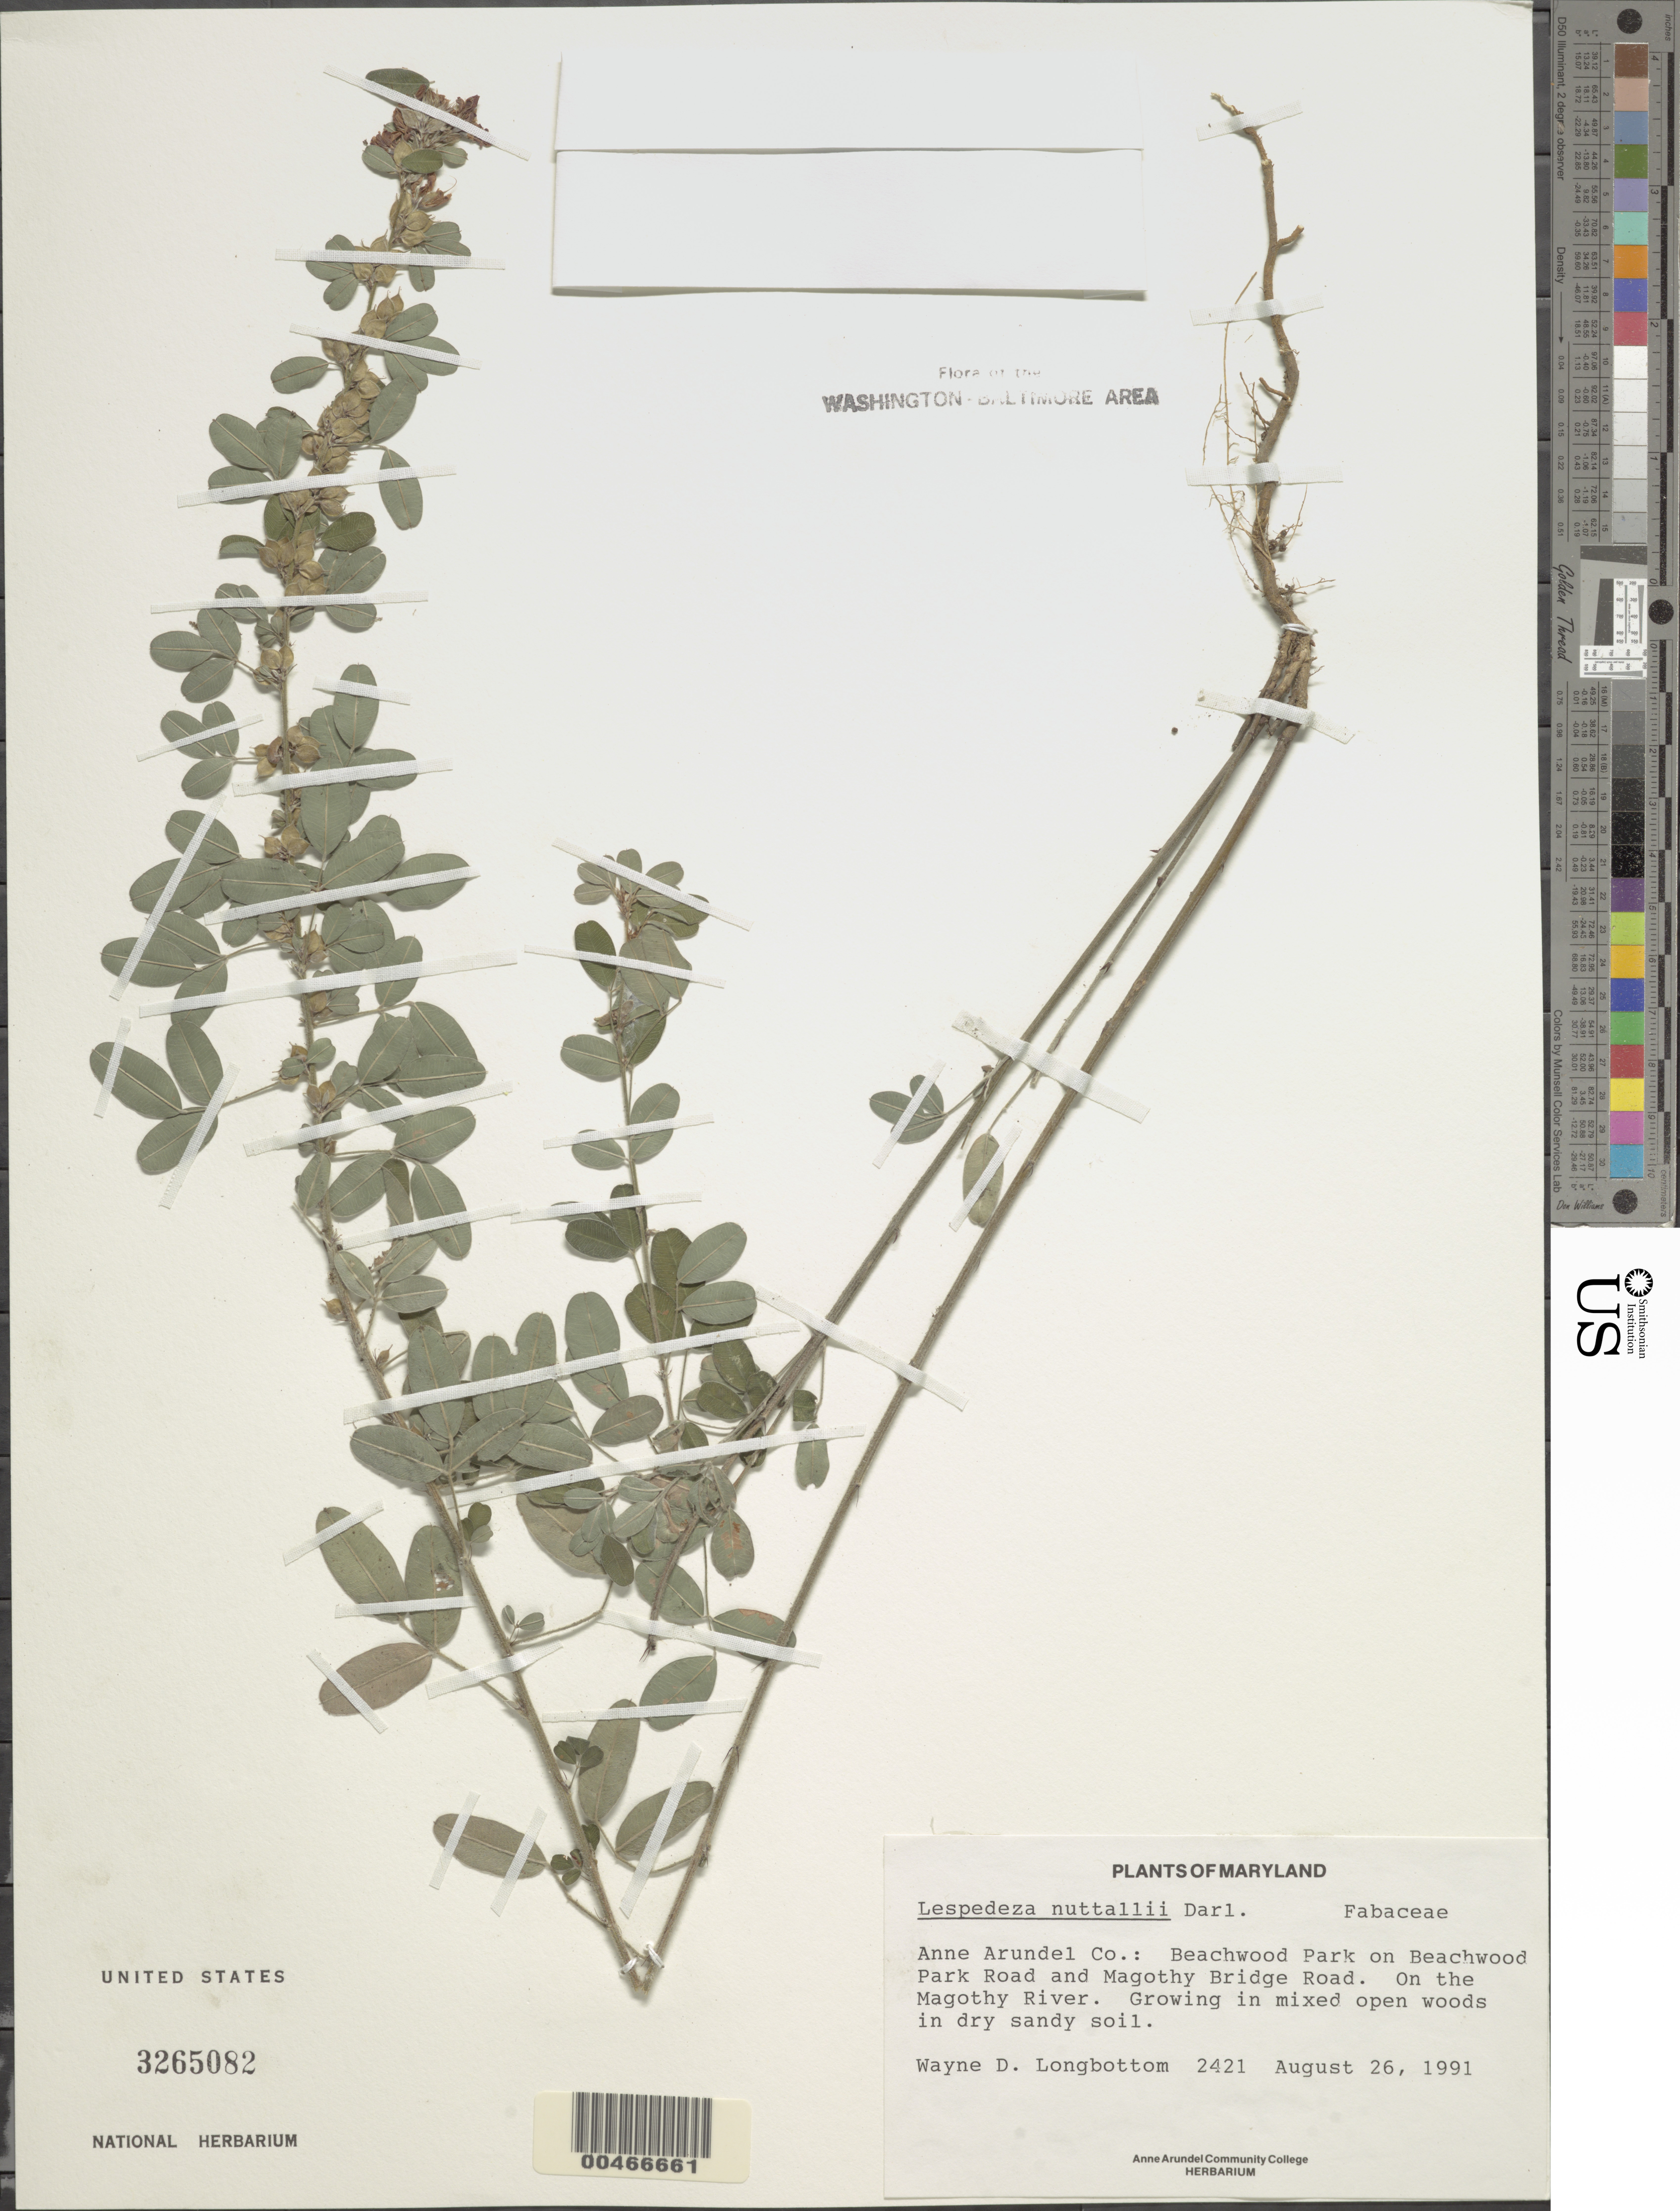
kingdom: Plantae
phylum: Tracheophyta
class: Magnoliopsida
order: Fabales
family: Fabaceae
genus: Lespedeza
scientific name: Lespedeza nuttallii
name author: Darl.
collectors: W. D. Longbottom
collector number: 2421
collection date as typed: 26 Aug 1991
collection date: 1991-08-26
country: United States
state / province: Maryland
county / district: Anne Arundel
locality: Beachwood Park on Beachwood Park Road and Magothy Bridge Road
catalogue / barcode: US 3265082